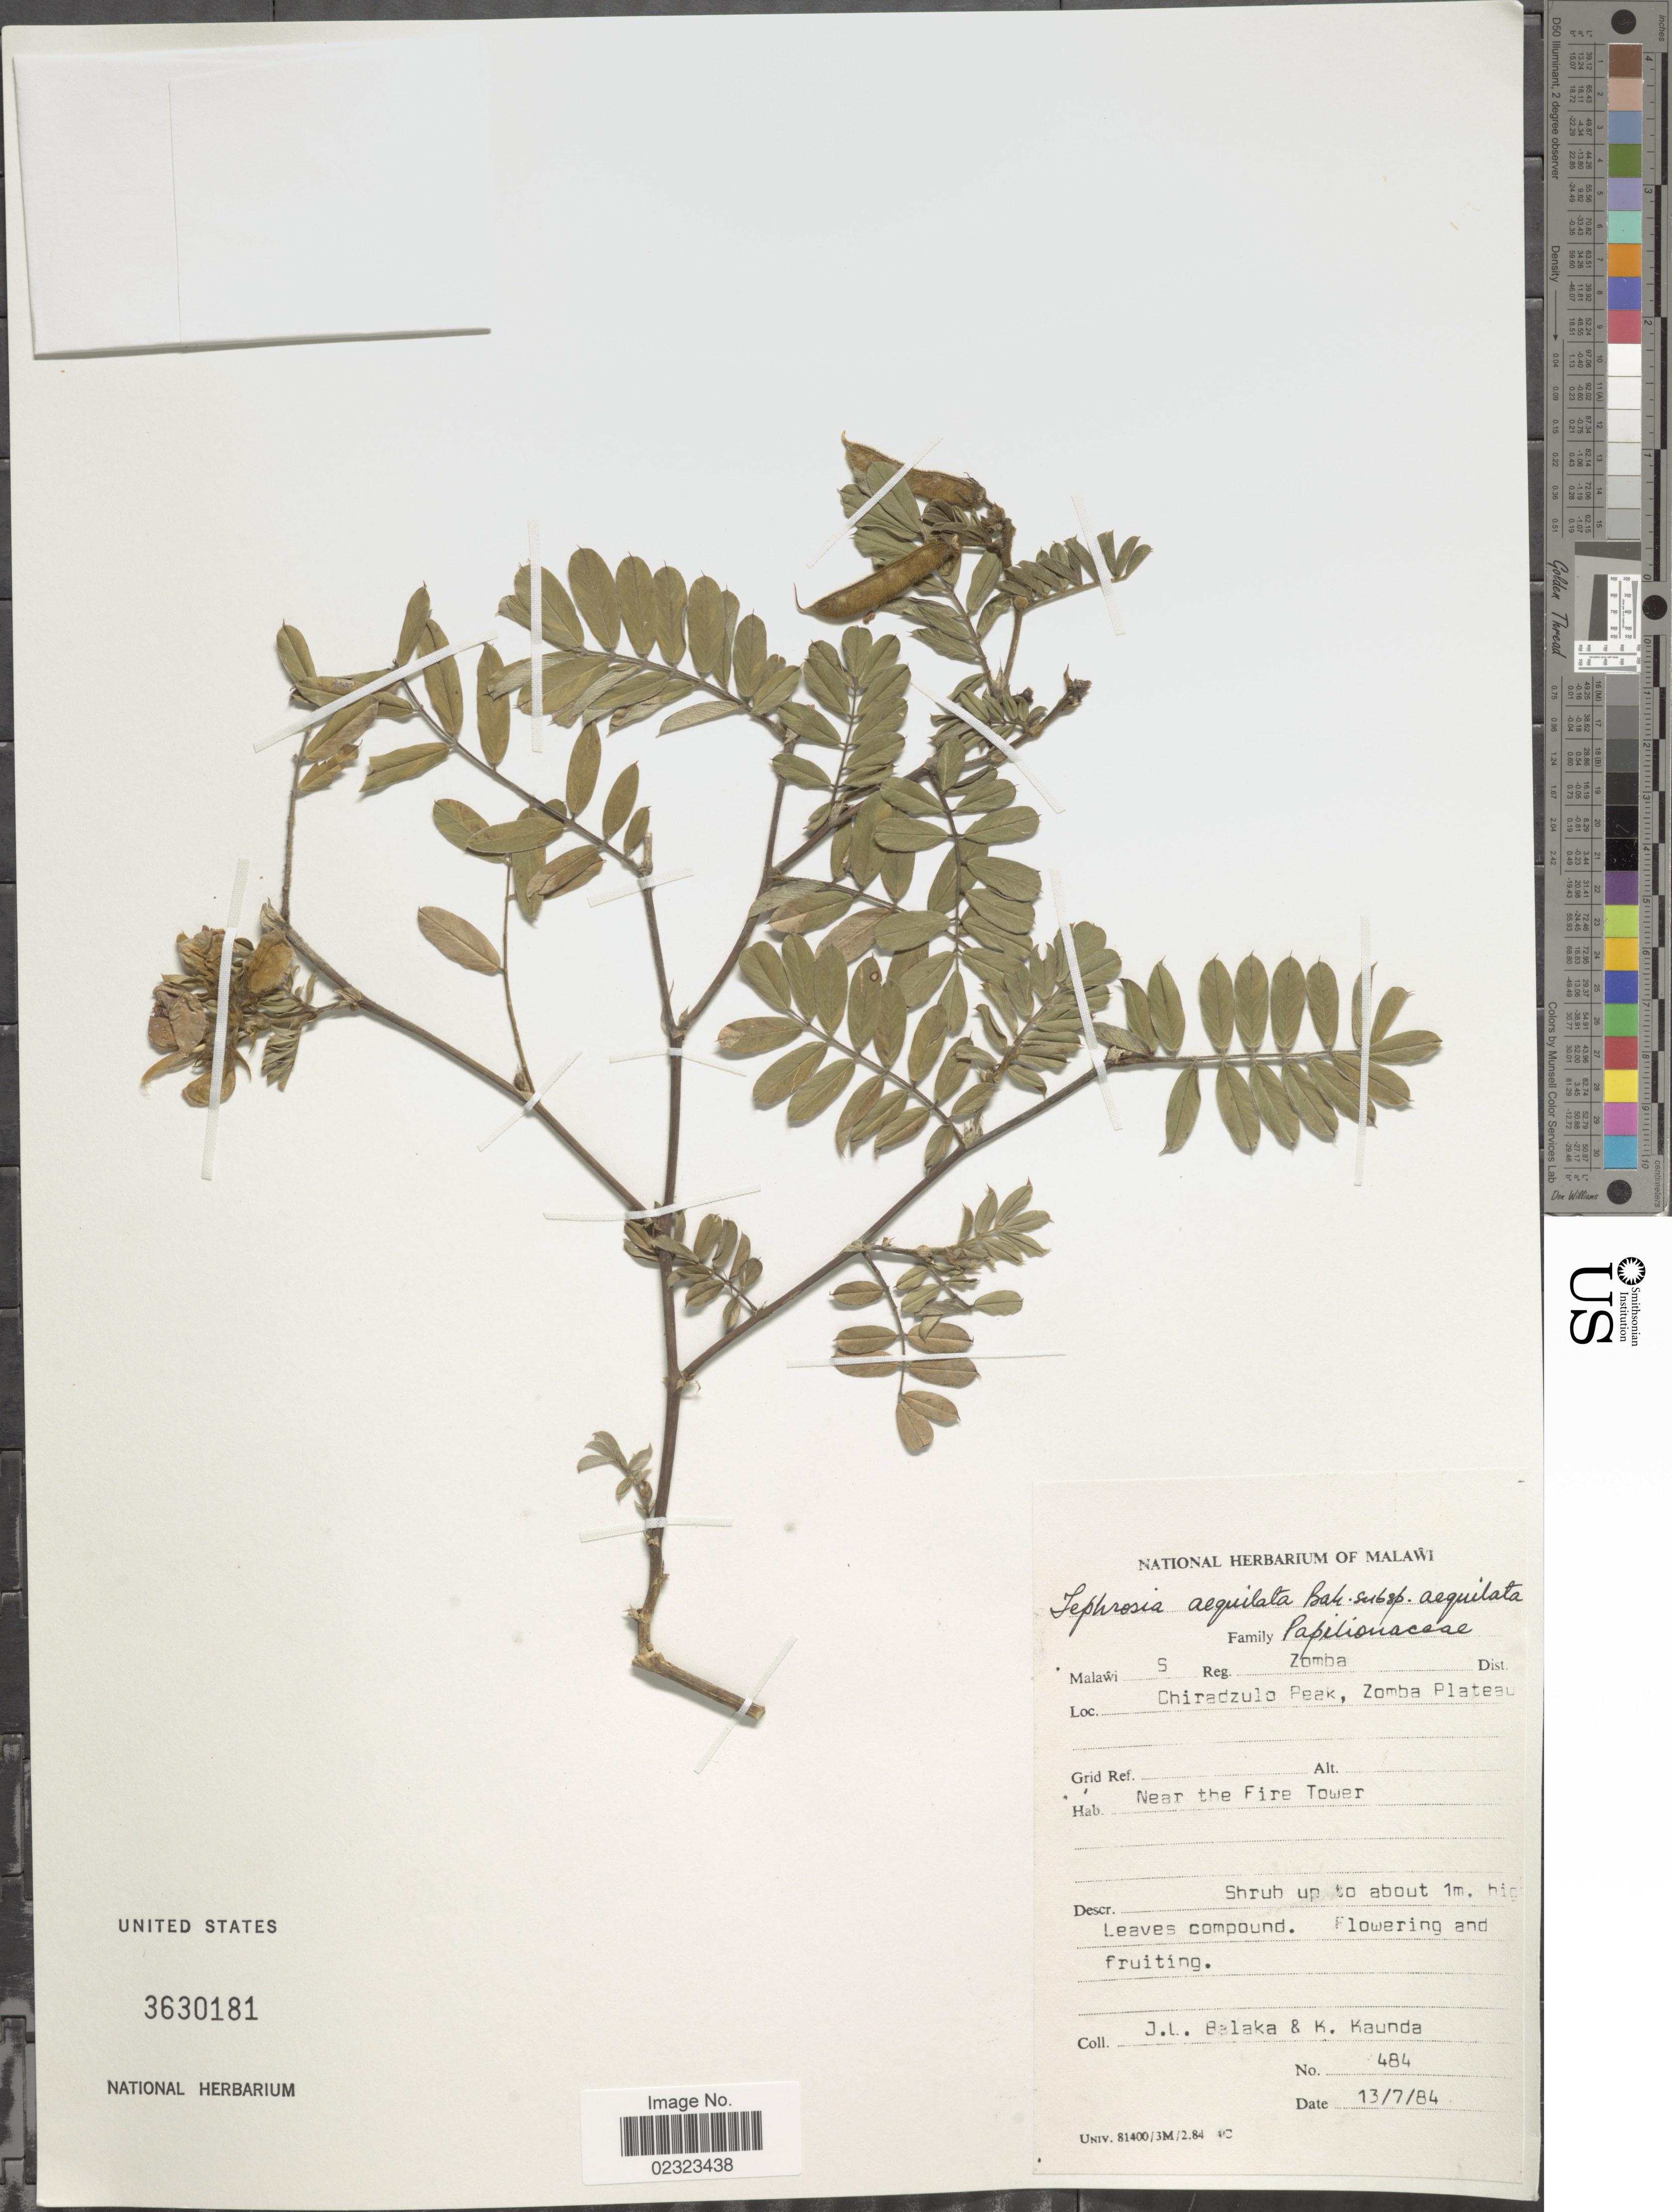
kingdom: Plantae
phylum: Tracheophyta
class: Magnoliopsida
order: Fabales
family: Fabaceae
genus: Tephrosia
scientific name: Tephrosia aequilata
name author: Baker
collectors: J. Balaka & K. Kaunda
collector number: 484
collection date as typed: Transcribed d/m/y: 13/7/84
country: Malawi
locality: S. Reg. Zomba Dist., Chiradzulo Peak, Zomba Plateau, near the Fire Tower.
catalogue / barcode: US 3630181